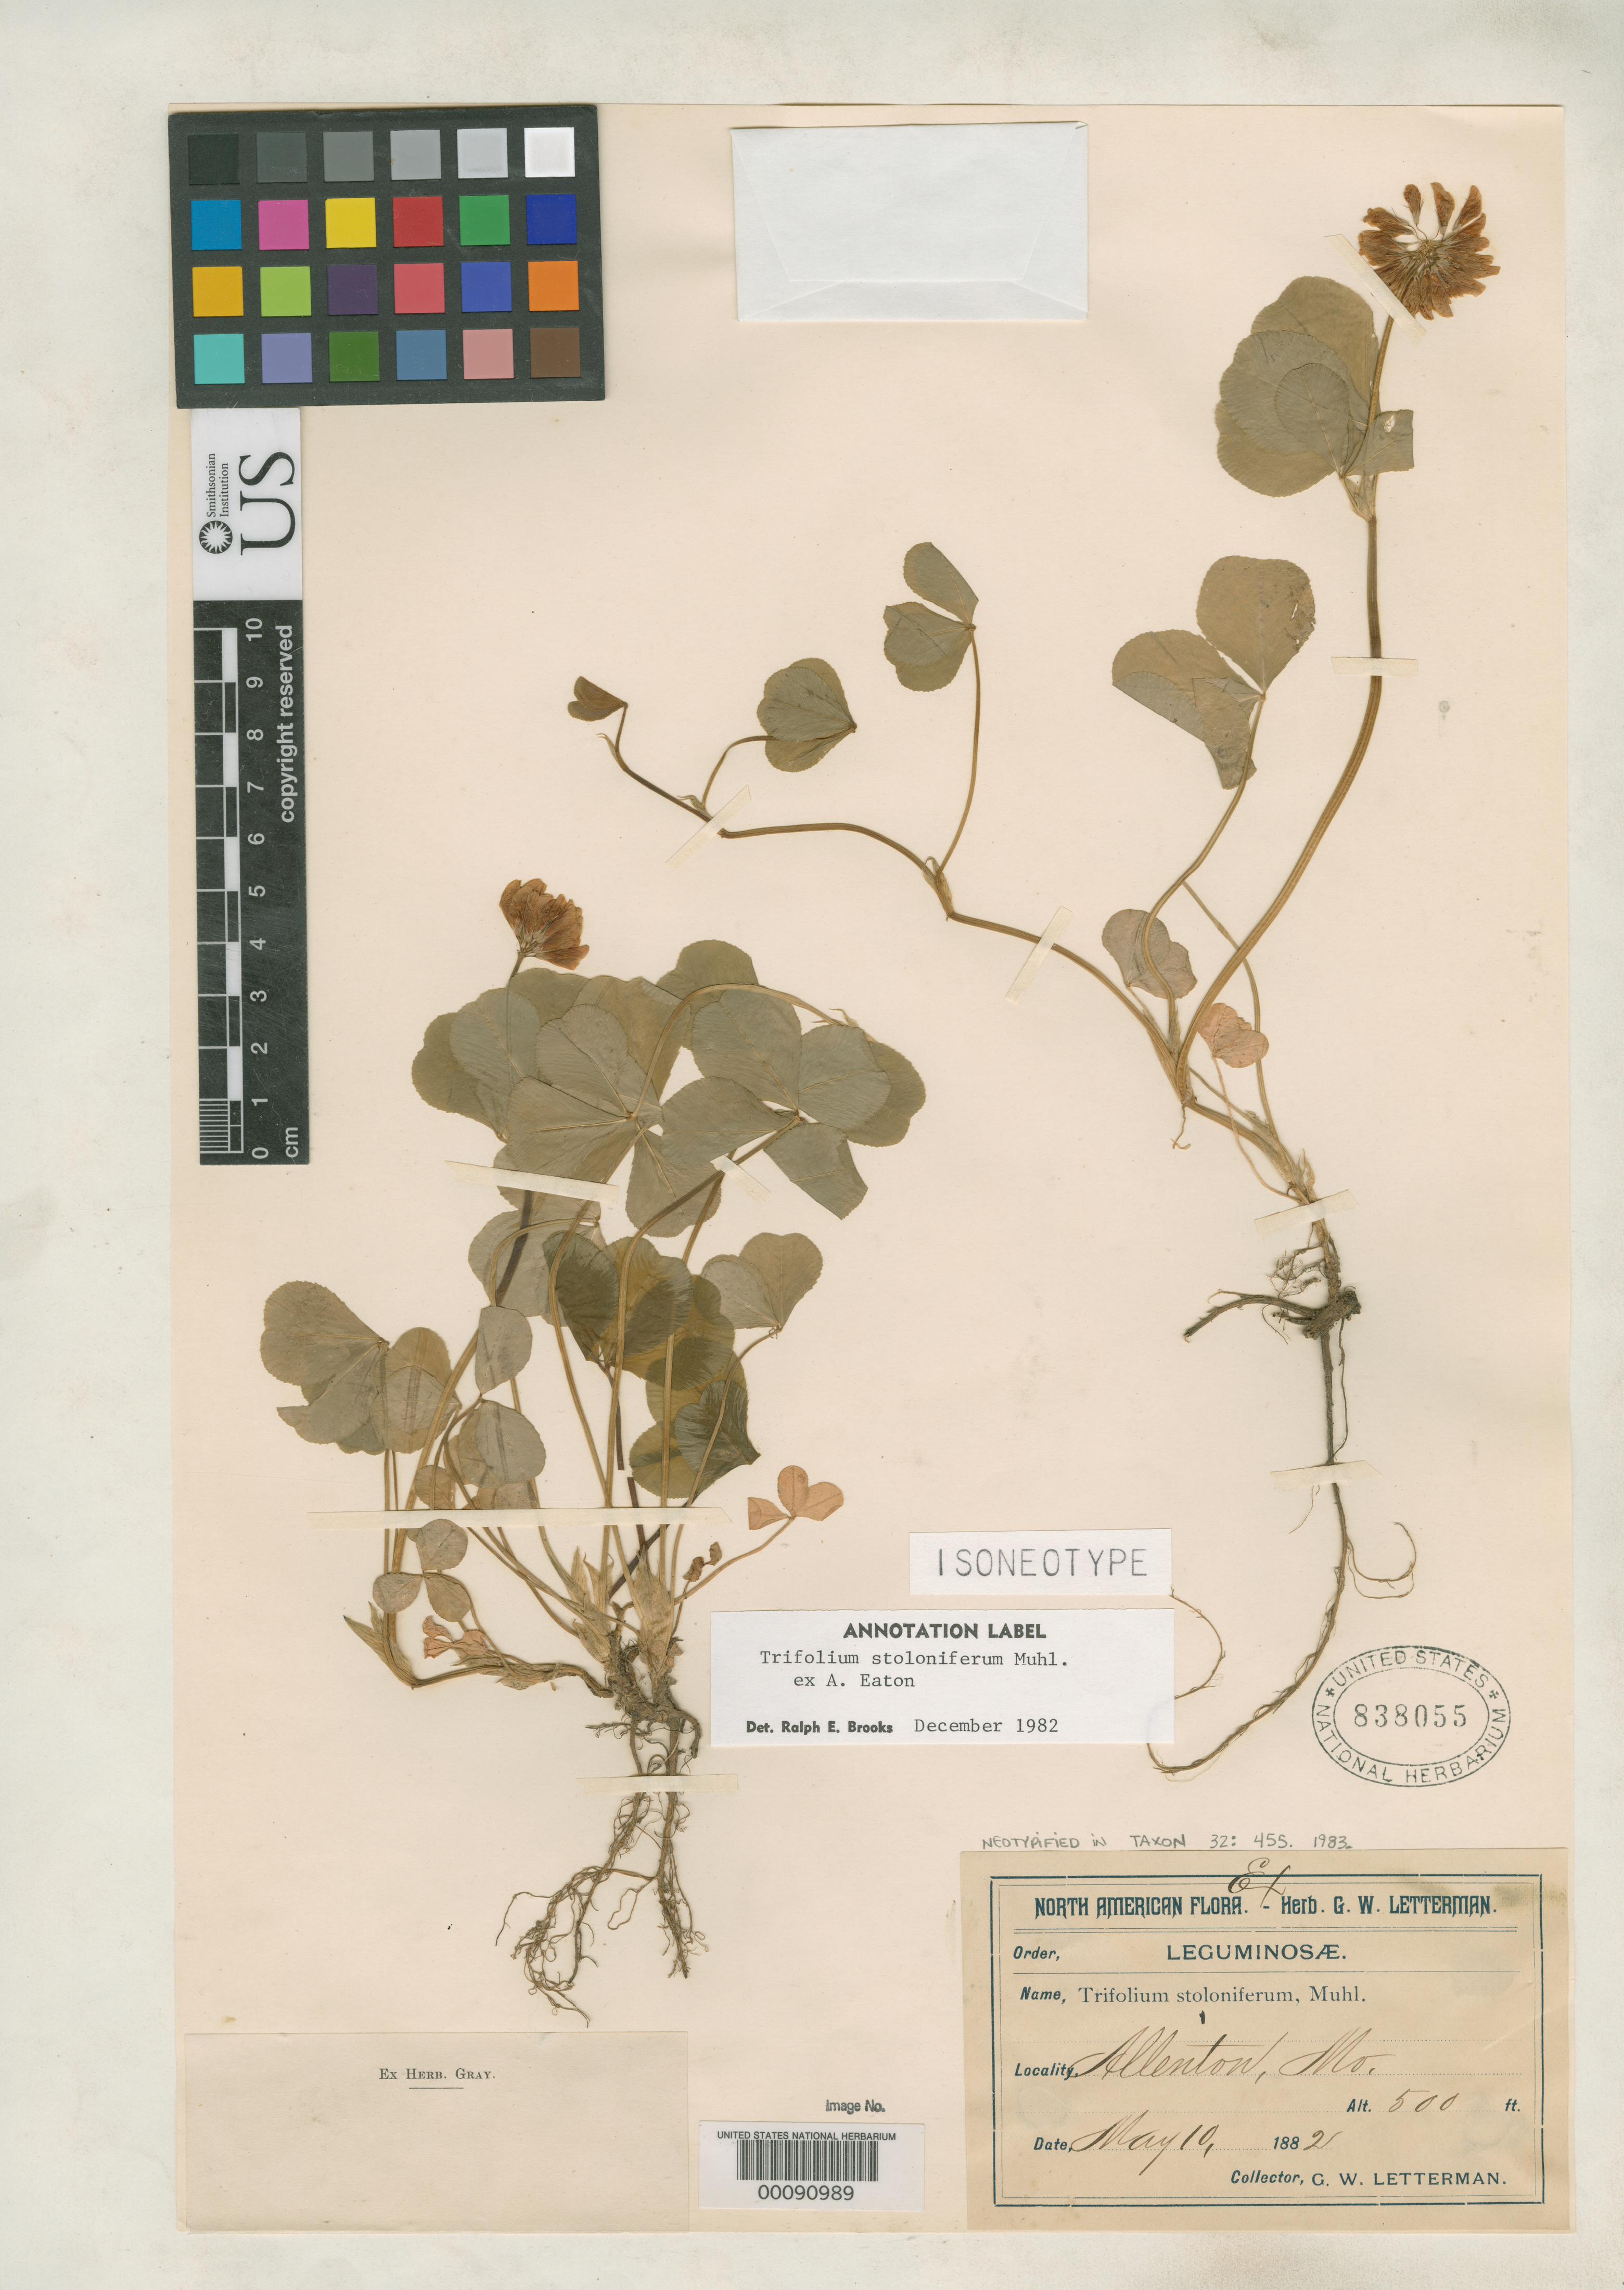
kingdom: Plantae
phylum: Tracheophyta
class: Magnoliopsida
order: Fabales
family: Fabaceae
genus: Trifolium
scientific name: Trifolium stoloniferum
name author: Muhl. ex Eaton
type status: Isoneotype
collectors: G. W. Letterman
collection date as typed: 10 May 1882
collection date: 1882-05-10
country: United States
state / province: Missouri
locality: Allentown.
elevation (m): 152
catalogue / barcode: US 838055